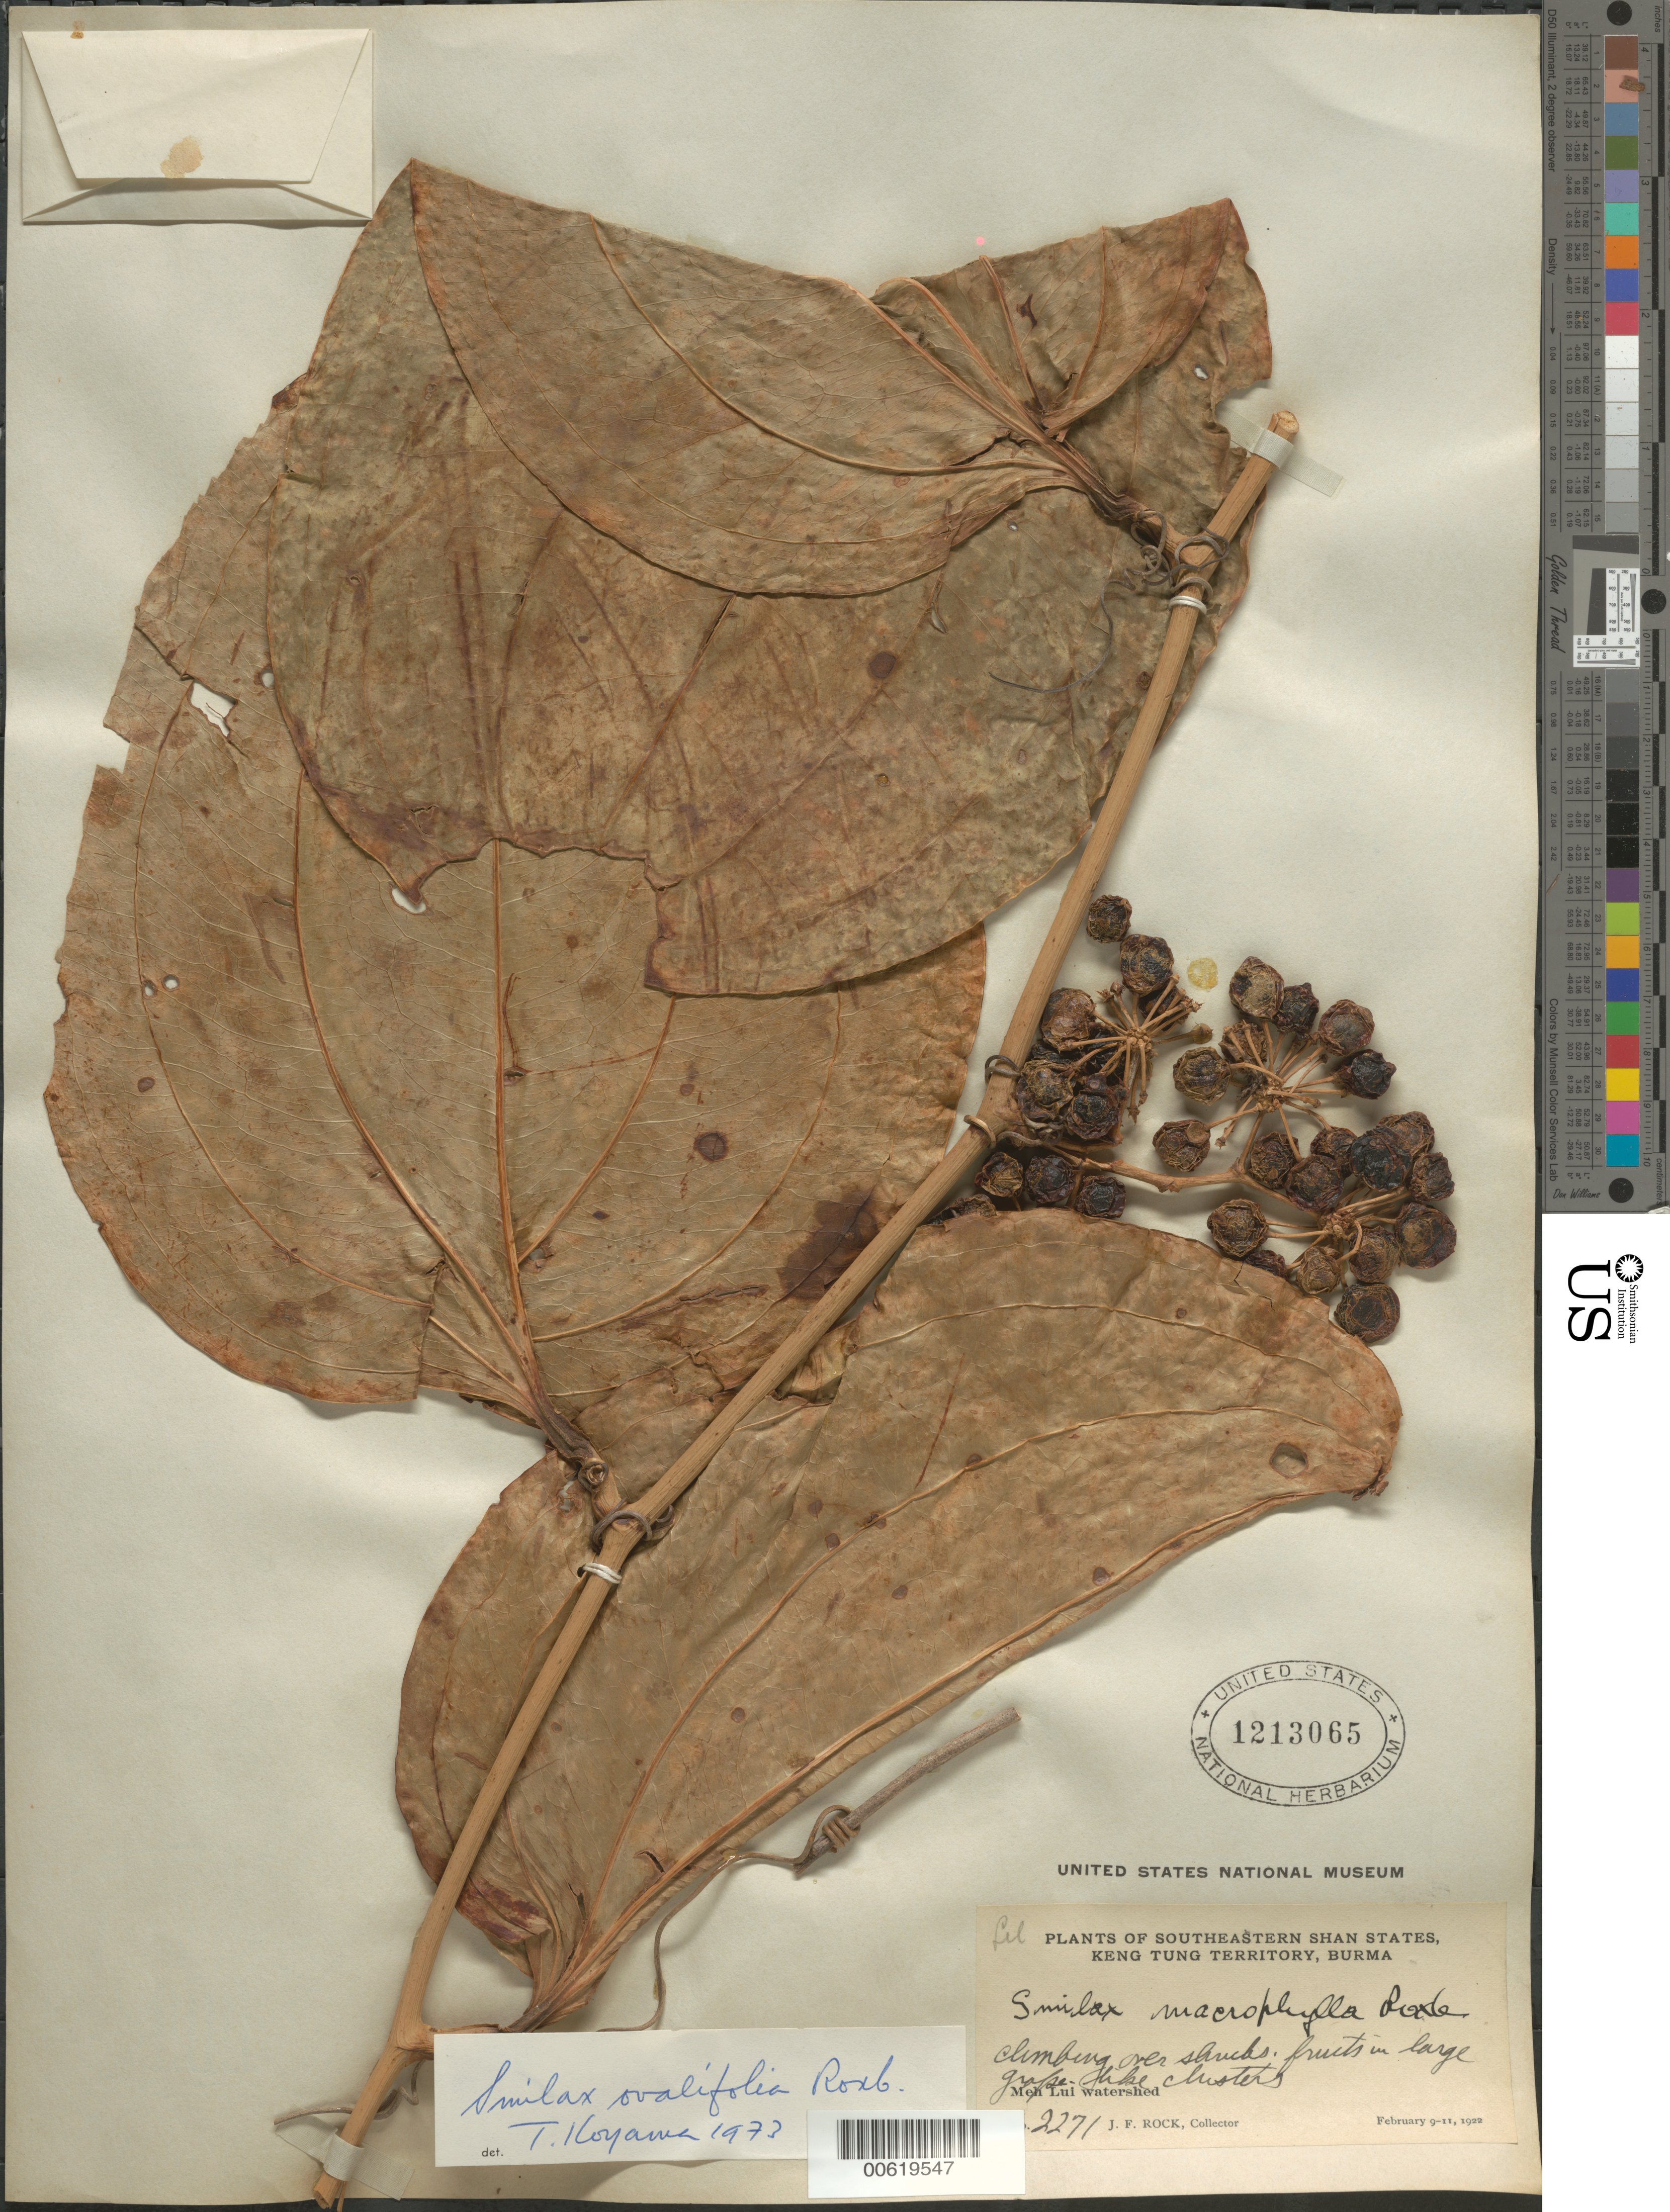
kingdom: Plantae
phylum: Tracheophyta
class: Liliopsida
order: Liliales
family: Smilacaceae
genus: Smilax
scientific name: Smilax macrophylla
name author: Roxb.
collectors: J. F. Rock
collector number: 2271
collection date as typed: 11 Feb 1922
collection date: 1922-02-11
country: Myanmar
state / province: Shan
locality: Meh Lui watershed.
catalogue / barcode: US 1213065